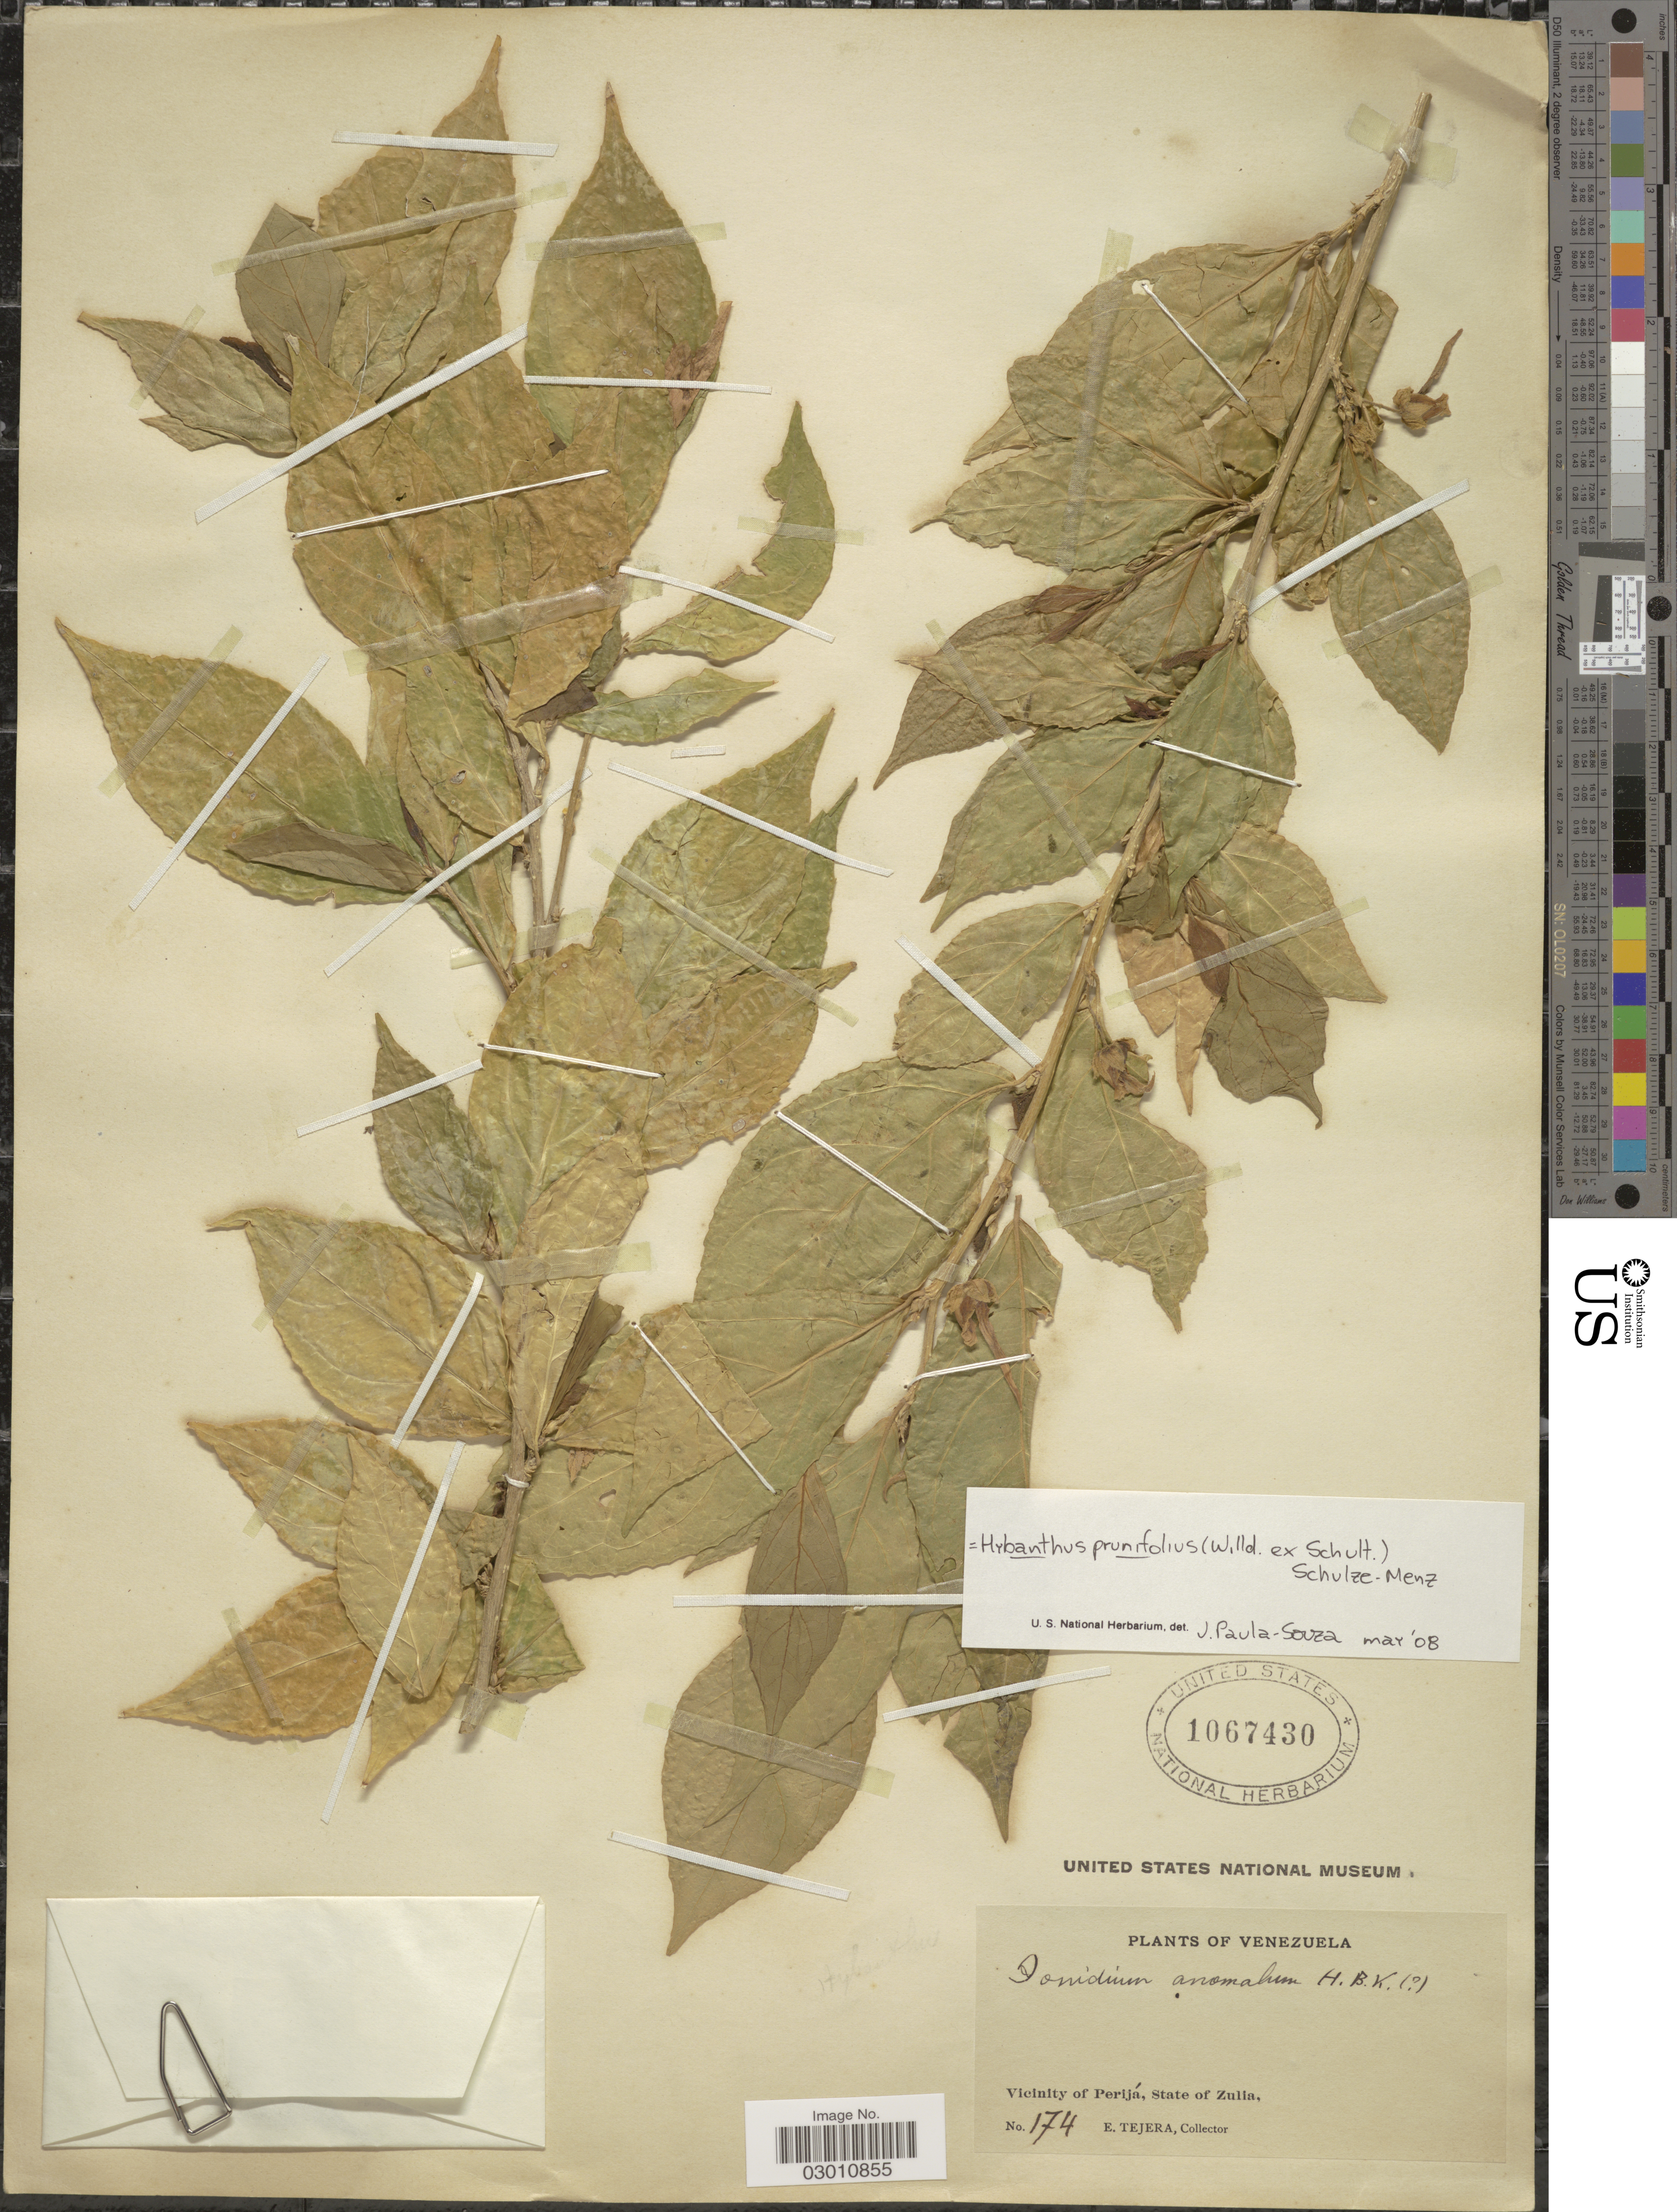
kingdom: Plantae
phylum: Tracheophyta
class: Magnoliopsida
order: Malpighiales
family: Violaceae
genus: Pombalia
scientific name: Pombalia prunifolia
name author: (Humb. & Bonpl. ex Willd.) Paula-Souza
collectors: E. Tejera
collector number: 174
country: Venezuela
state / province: Zulia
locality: Vicinity of Perijá.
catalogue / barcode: US 1067430